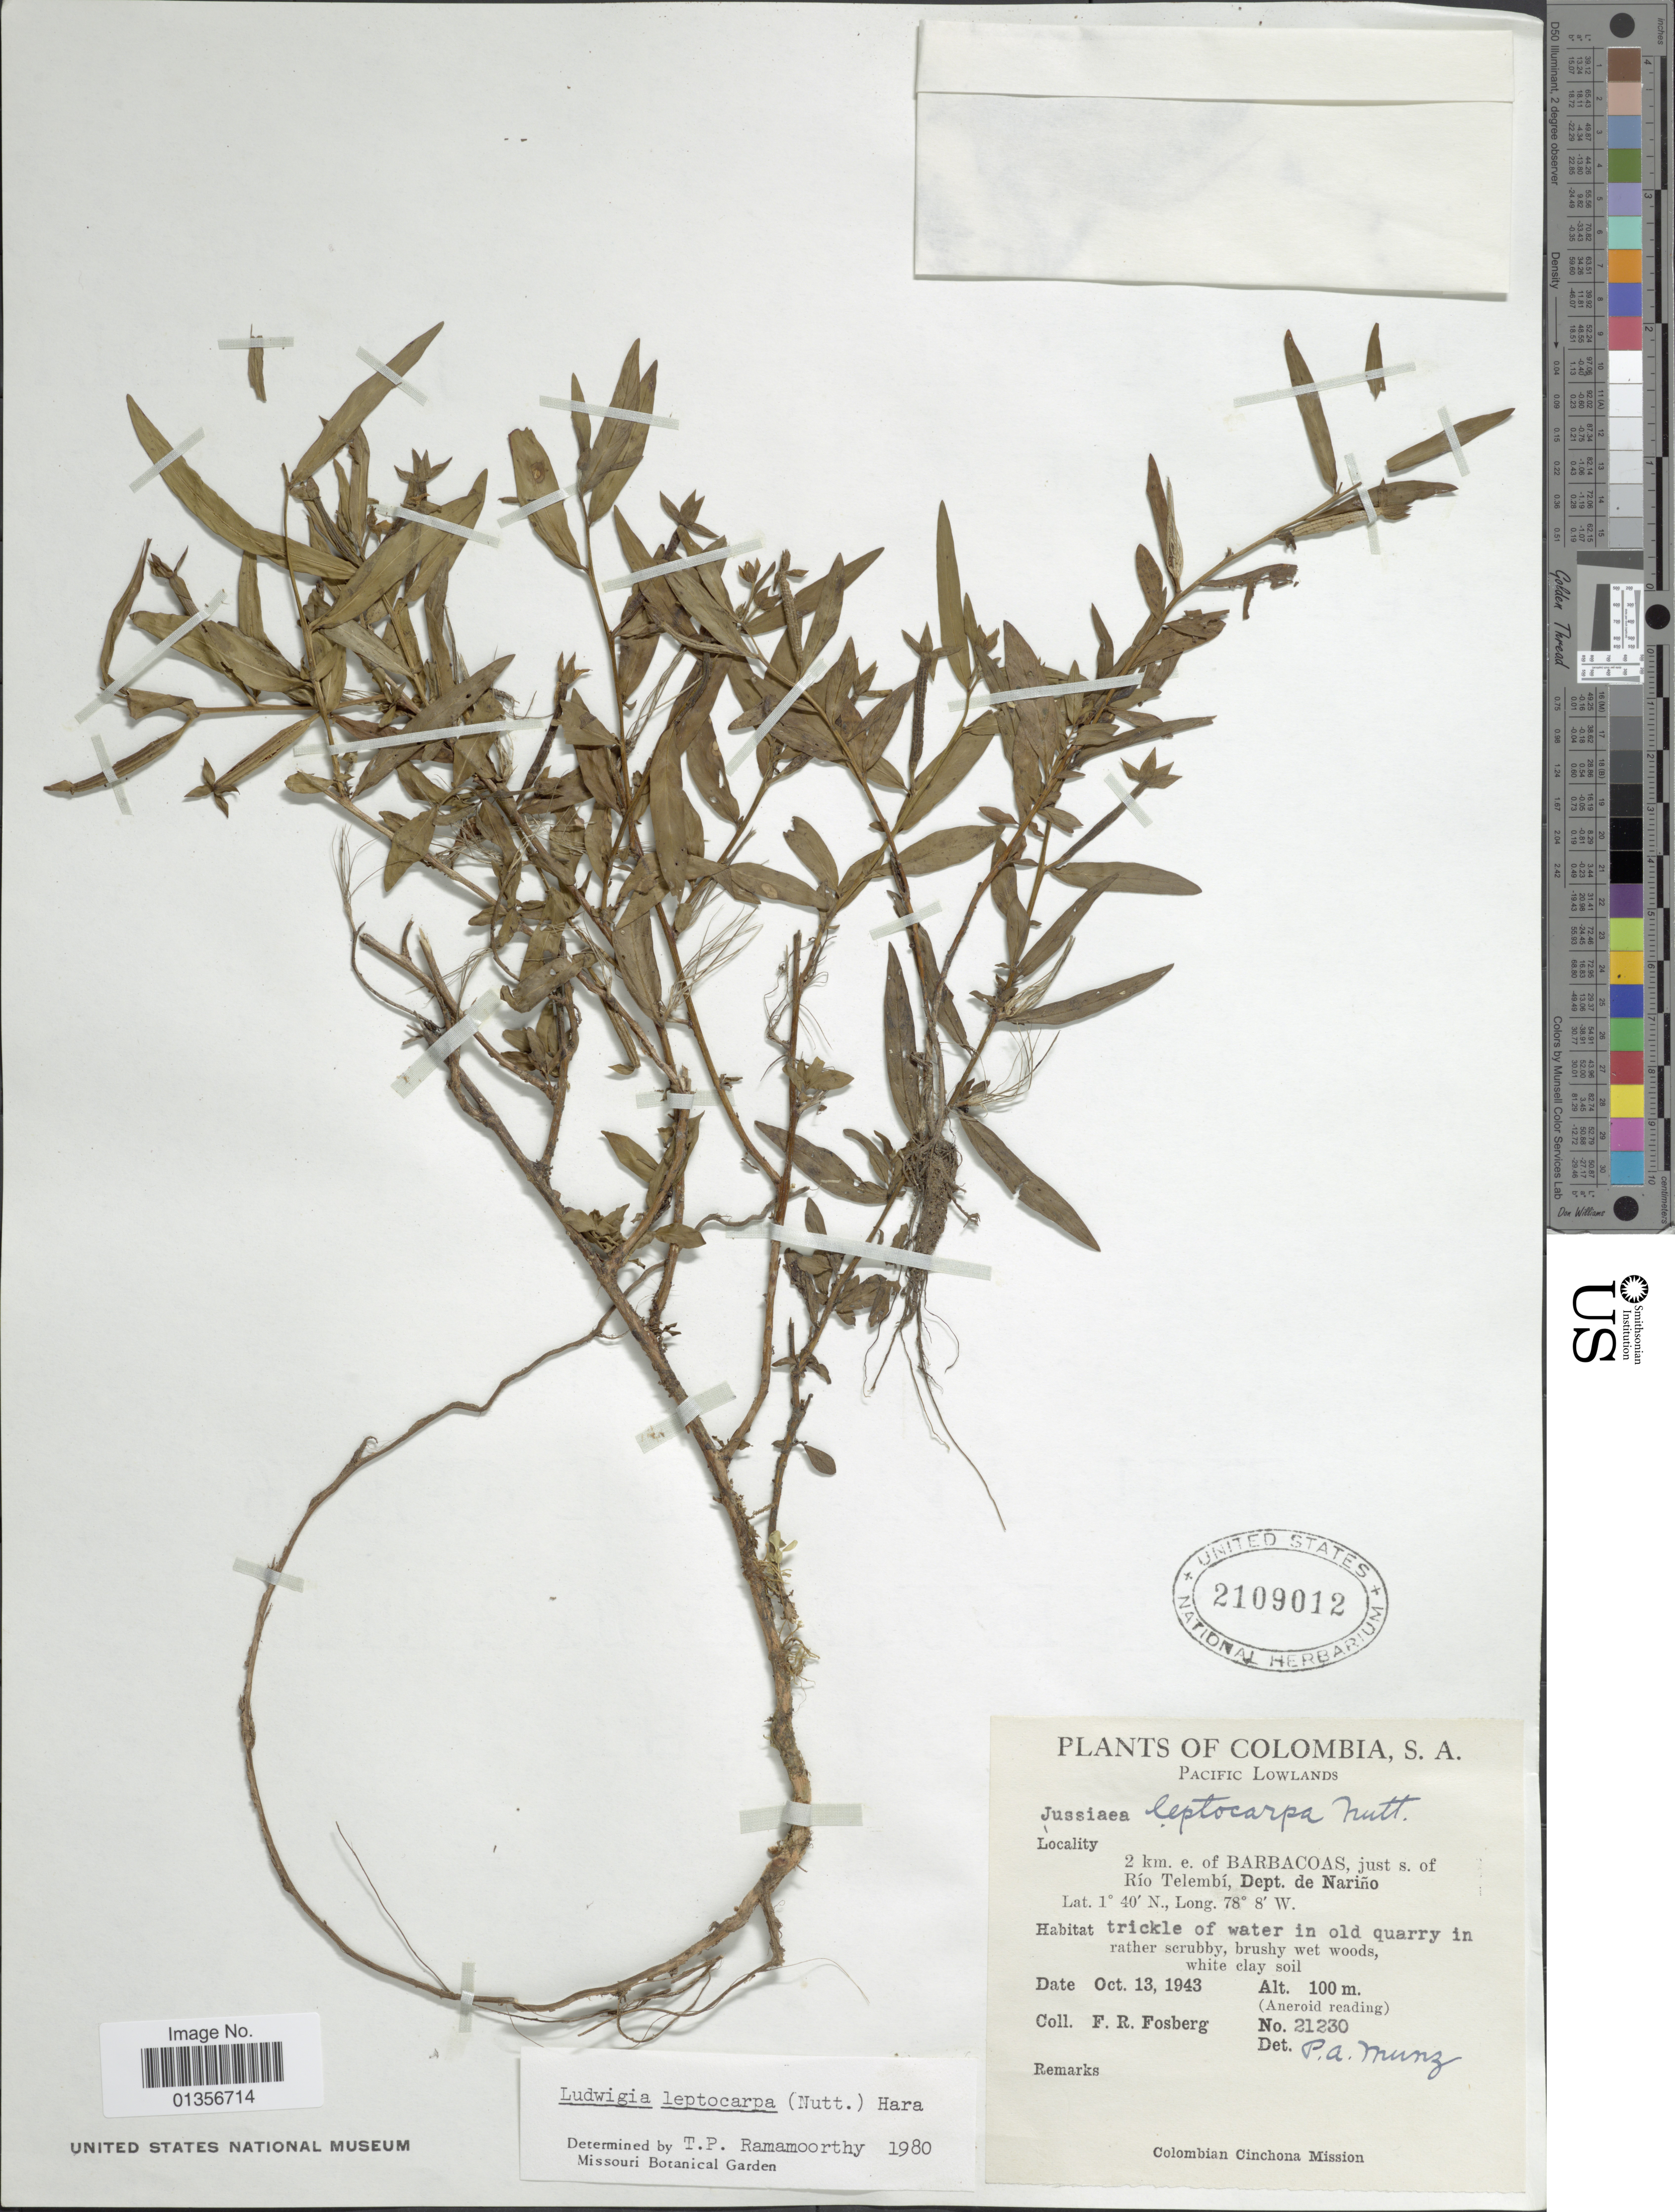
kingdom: Plantae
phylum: Tracheophyta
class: Magnoliopsida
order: Myrtales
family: Onagraceae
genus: Ludwigia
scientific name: Ludwigia leptocarpa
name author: (Nutt.) H. Hara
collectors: F. R. Fosberg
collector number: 21230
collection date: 1943-10-13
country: Colombia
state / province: Nariño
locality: Pacific Lowlands, 2 km. e. of Barbacoas, just s. of Río Telembi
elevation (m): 100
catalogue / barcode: US 2109012